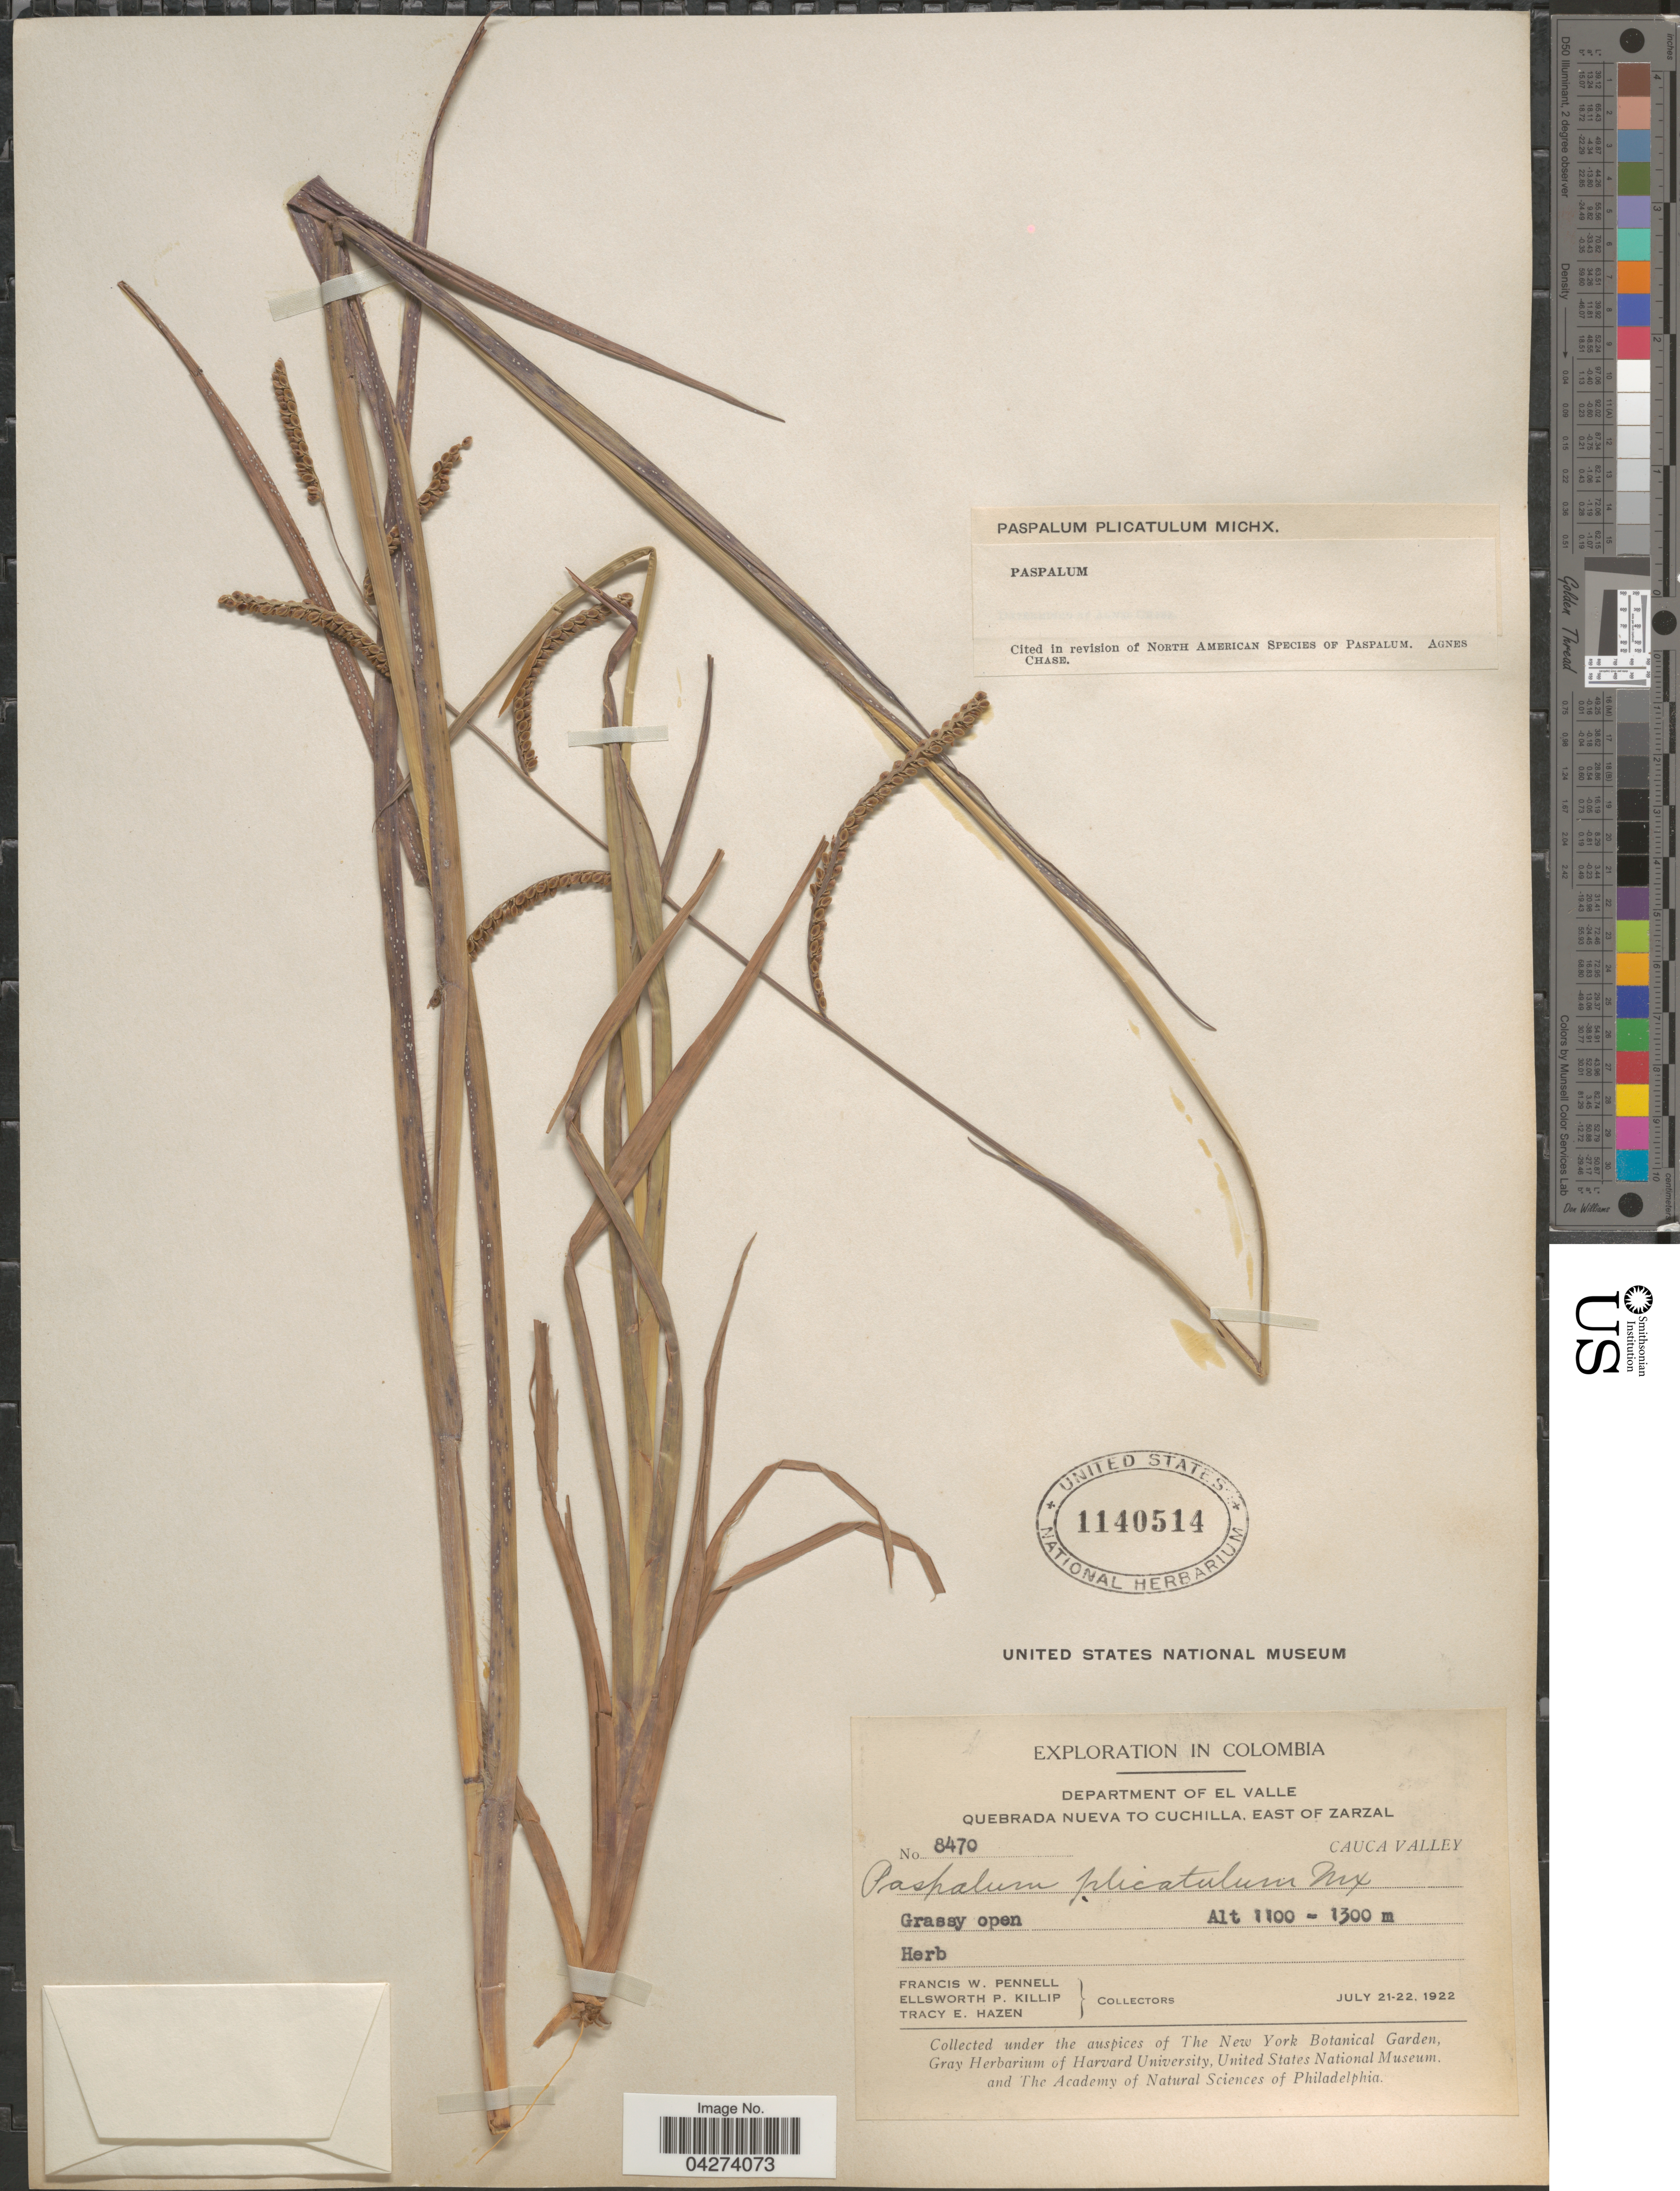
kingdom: Plantae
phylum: Tracheophyta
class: Liliopsida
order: Poales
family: Poaceae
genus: Paspalum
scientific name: Paspalum plicatulum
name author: Michx.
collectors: F. W. Pennell, E. P. Killip & T. E. Hazen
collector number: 8470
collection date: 1922-07-21/1922-07-22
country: Colombia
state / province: Valle del Cauca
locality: Exploration in Colombia. Department of El Valle. Quebrada Nueva to Cuchilla, east of Zarzal. Cauca Valley.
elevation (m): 1100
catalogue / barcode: US 1140514